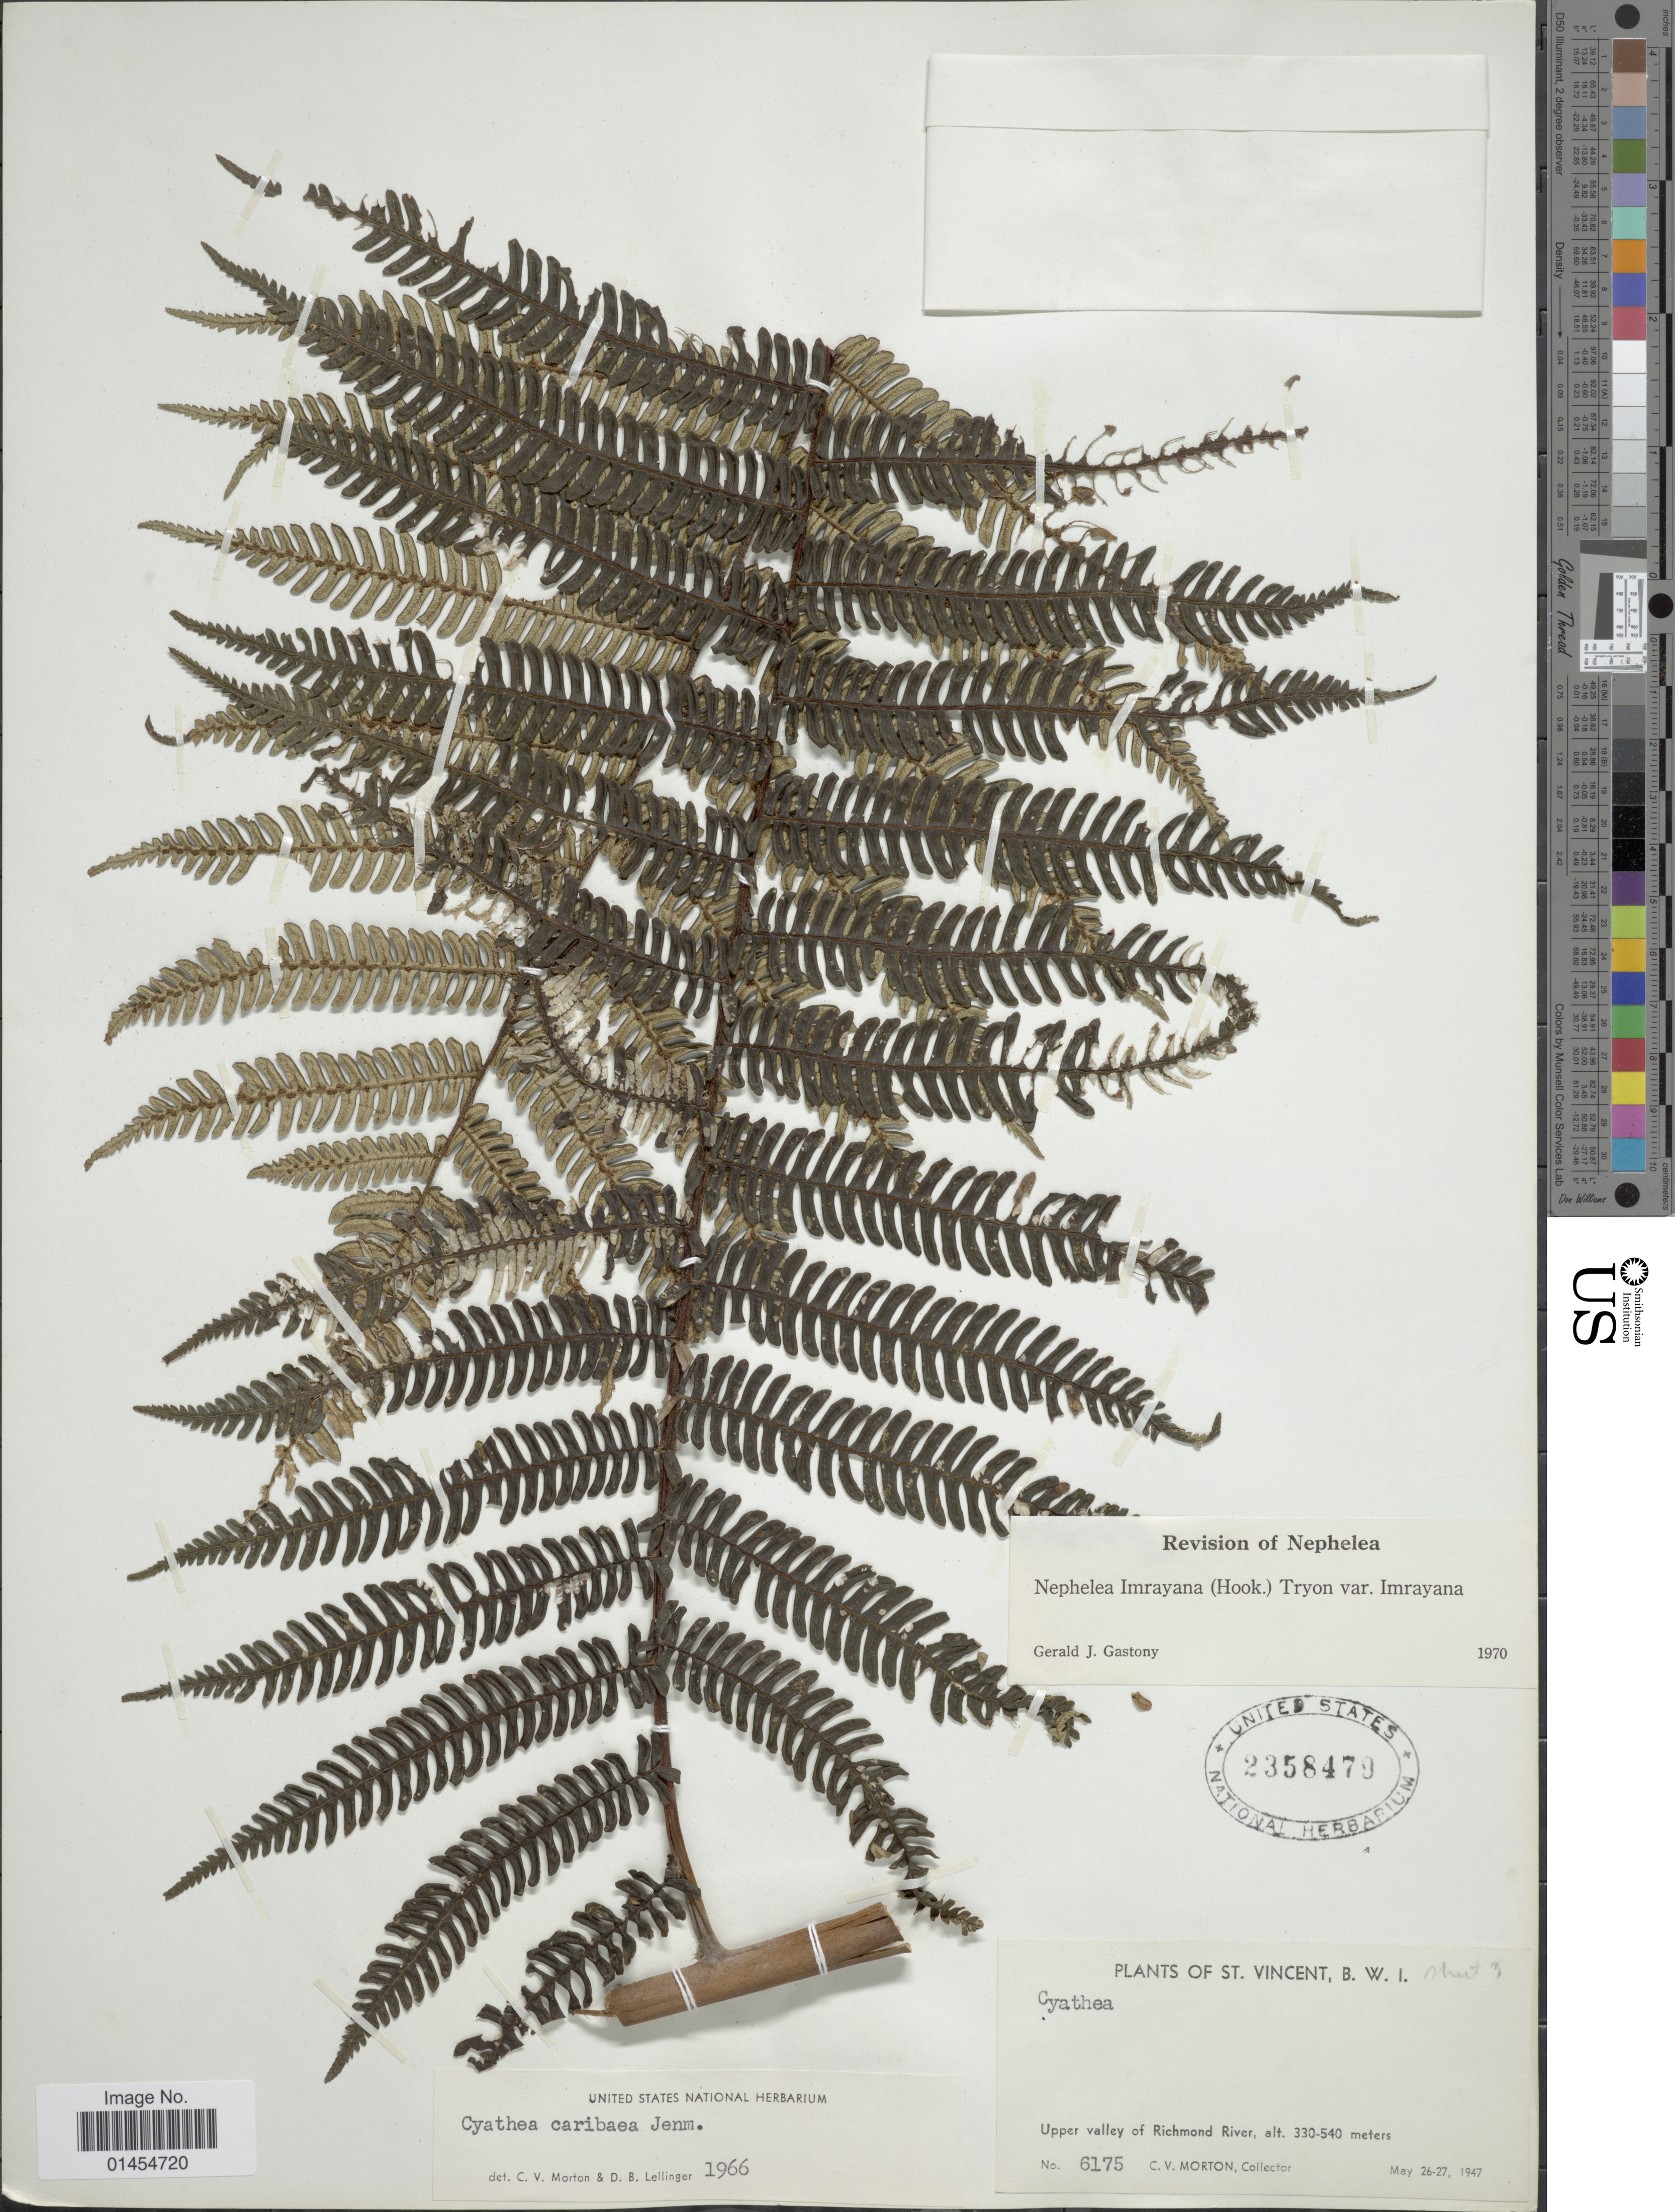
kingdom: Plantae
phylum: Tracheophyta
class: Polypodiopsida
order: Cyatheales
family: Cyatheaceae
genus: Alsophila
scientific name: Alsophila imrayana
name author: (Hook.) D.S. Conant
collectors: C. V. Morton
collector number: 6175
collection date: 1947-05-26/1947-05-27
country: St. Vincent - Grenadines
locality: St. Vincent, B.W.I. Upper valley of Richmond River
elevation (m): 330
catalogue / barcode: US 2358479